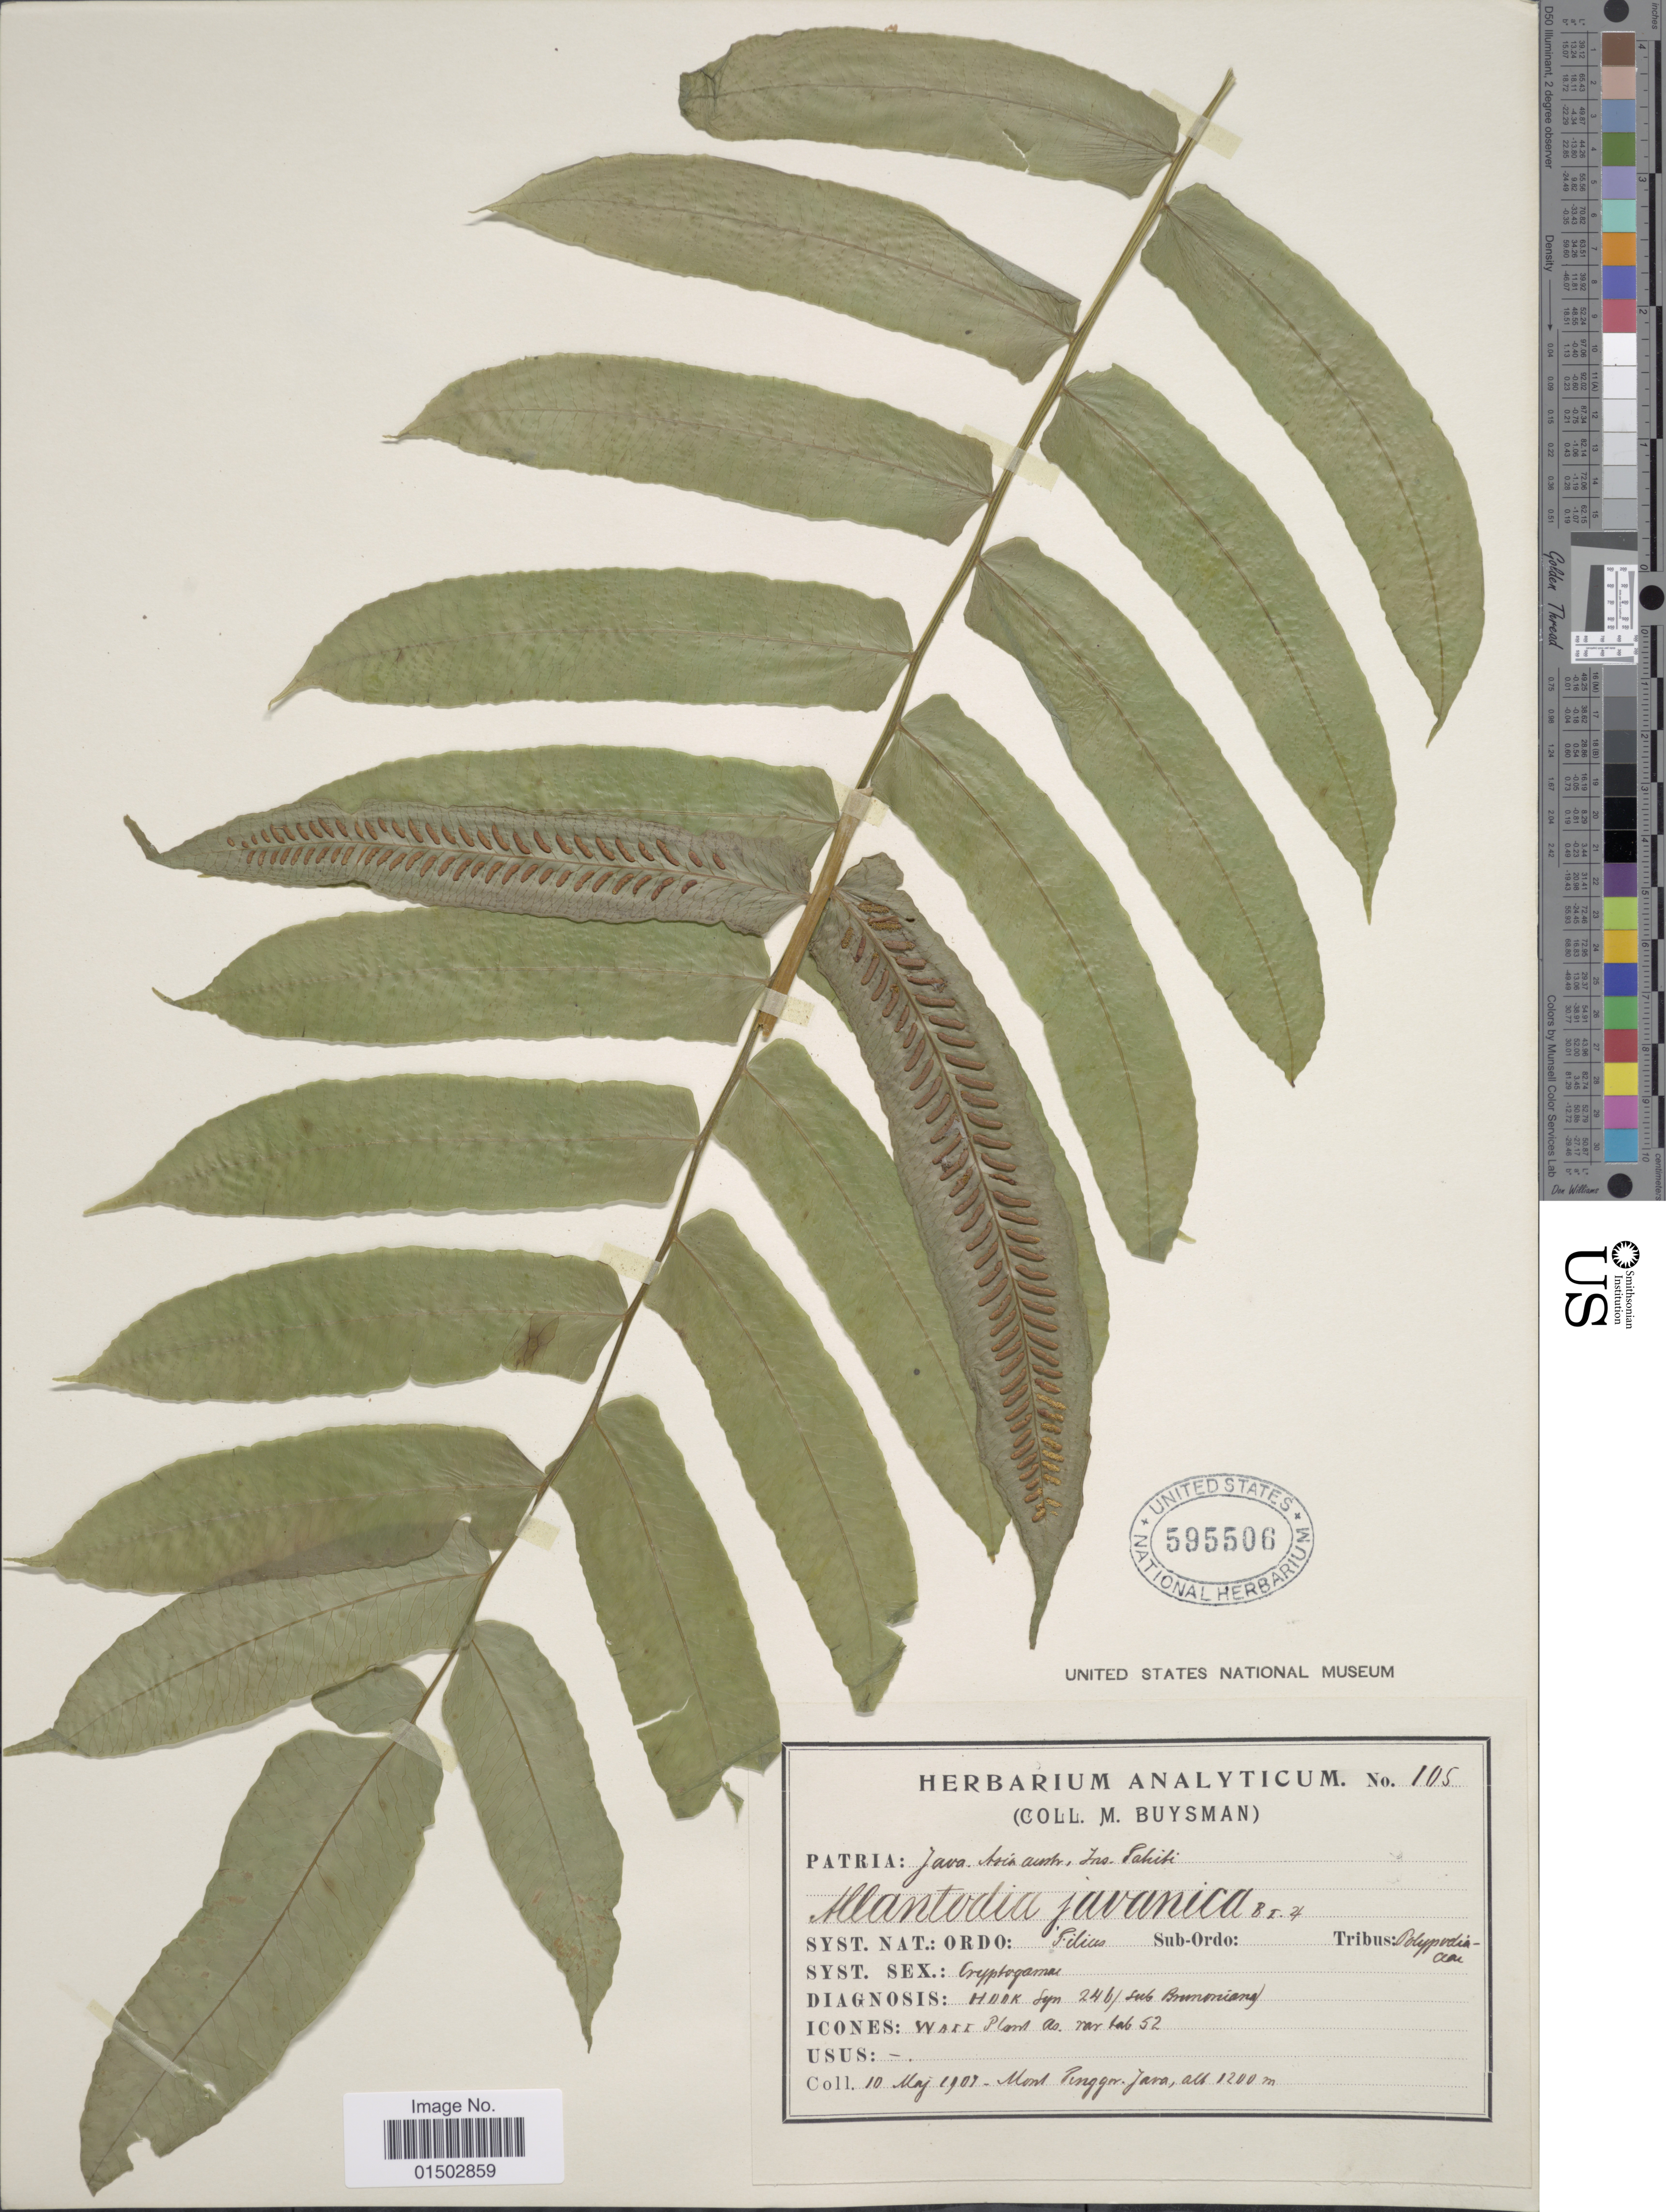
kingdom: Plantae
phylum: Tracheophyta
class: Polypodiopsida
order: Polypodiales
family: Diplaziopsidaceae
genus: Diplaziopsis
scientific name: Diplaziopsis javanica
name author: (Blume) C. Chr.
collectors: M. Buysman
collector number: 105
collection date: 1901-05-10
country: Indonesia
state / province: Java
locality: Asin countr, Ins. Pahiti. Mont Pennger. [interpreted]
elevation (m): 1200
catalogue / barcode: US 595506